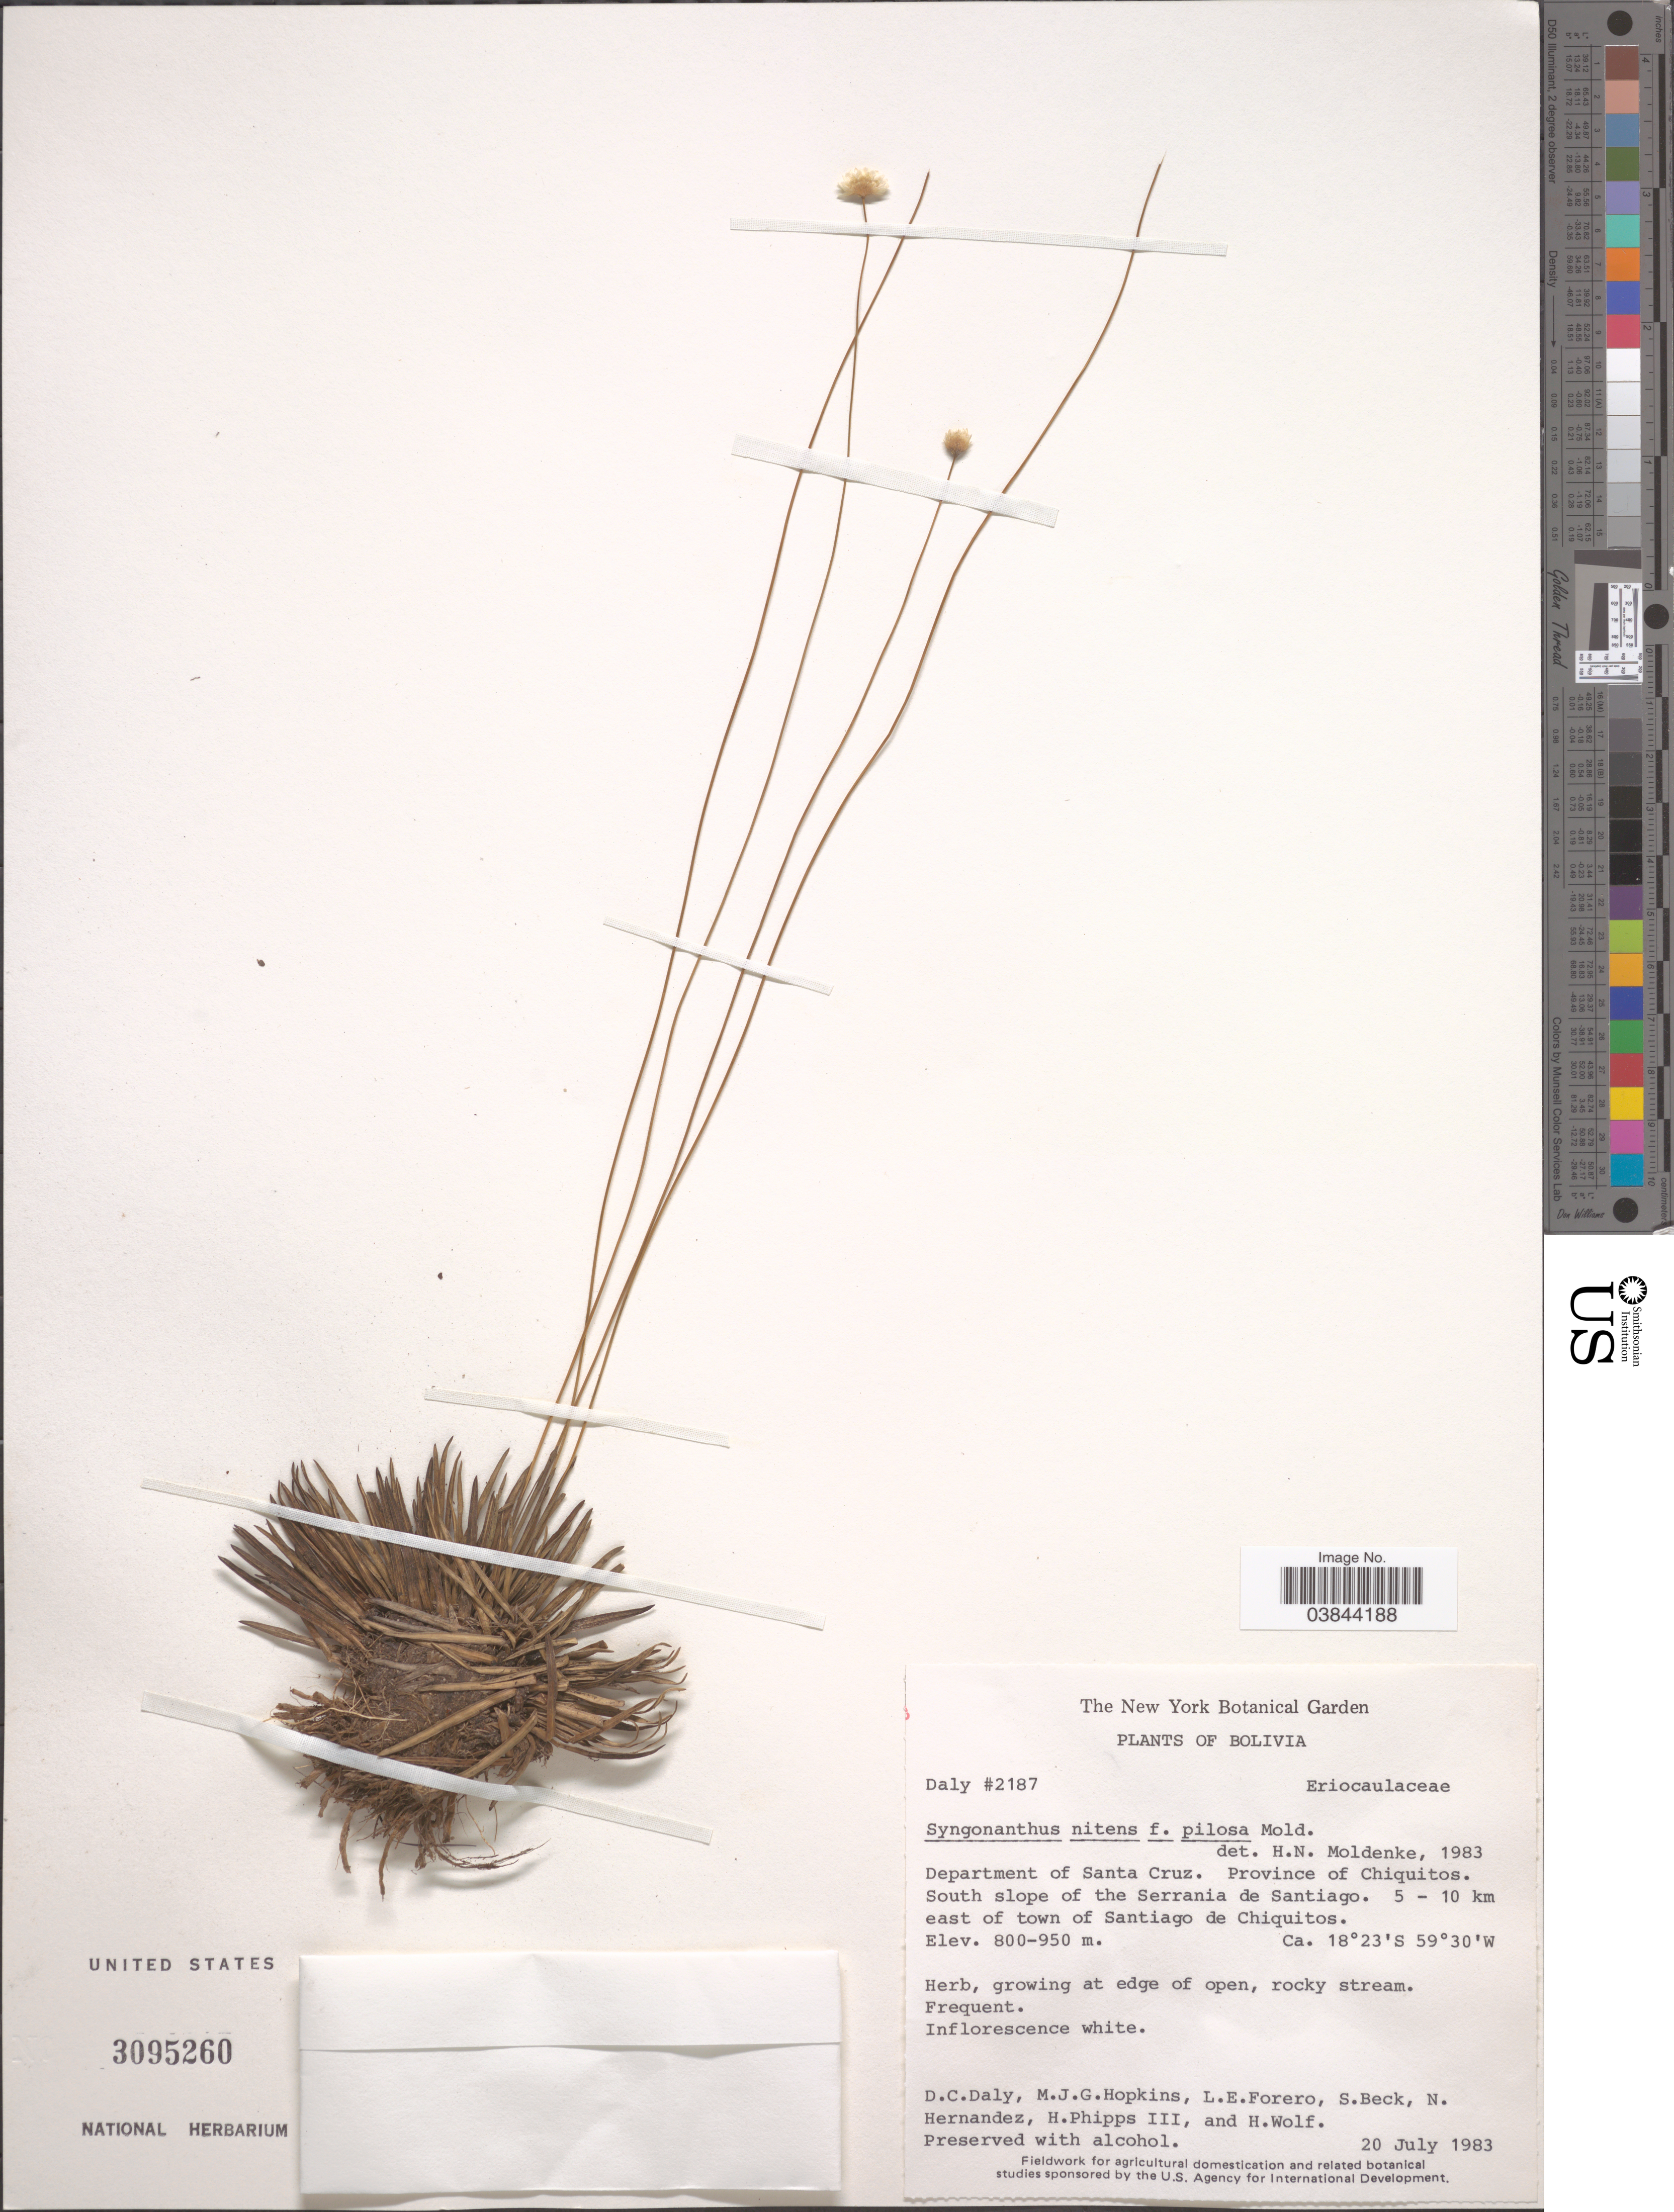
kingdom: Plantae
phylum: Tracheophyta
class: Liliopsida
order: Poales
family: Eriocaulaceae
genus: Syngonanthus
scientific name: Syngonanthus nitens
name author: (Bong.) Ruhland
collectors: D. C. Daly, M. J. Hopkins, L. Forero, S. G. Beck & et al.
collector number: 2187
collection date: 1983-07-20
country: Bolivia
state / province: Santa Cruz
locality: Department of Santa Cruz. Province of Chiquitos. South slope of the Serrania de Santiago. 5 - 10 km east of town of Santiago de Chiquitos.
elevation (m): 800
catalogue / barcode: US 3095260